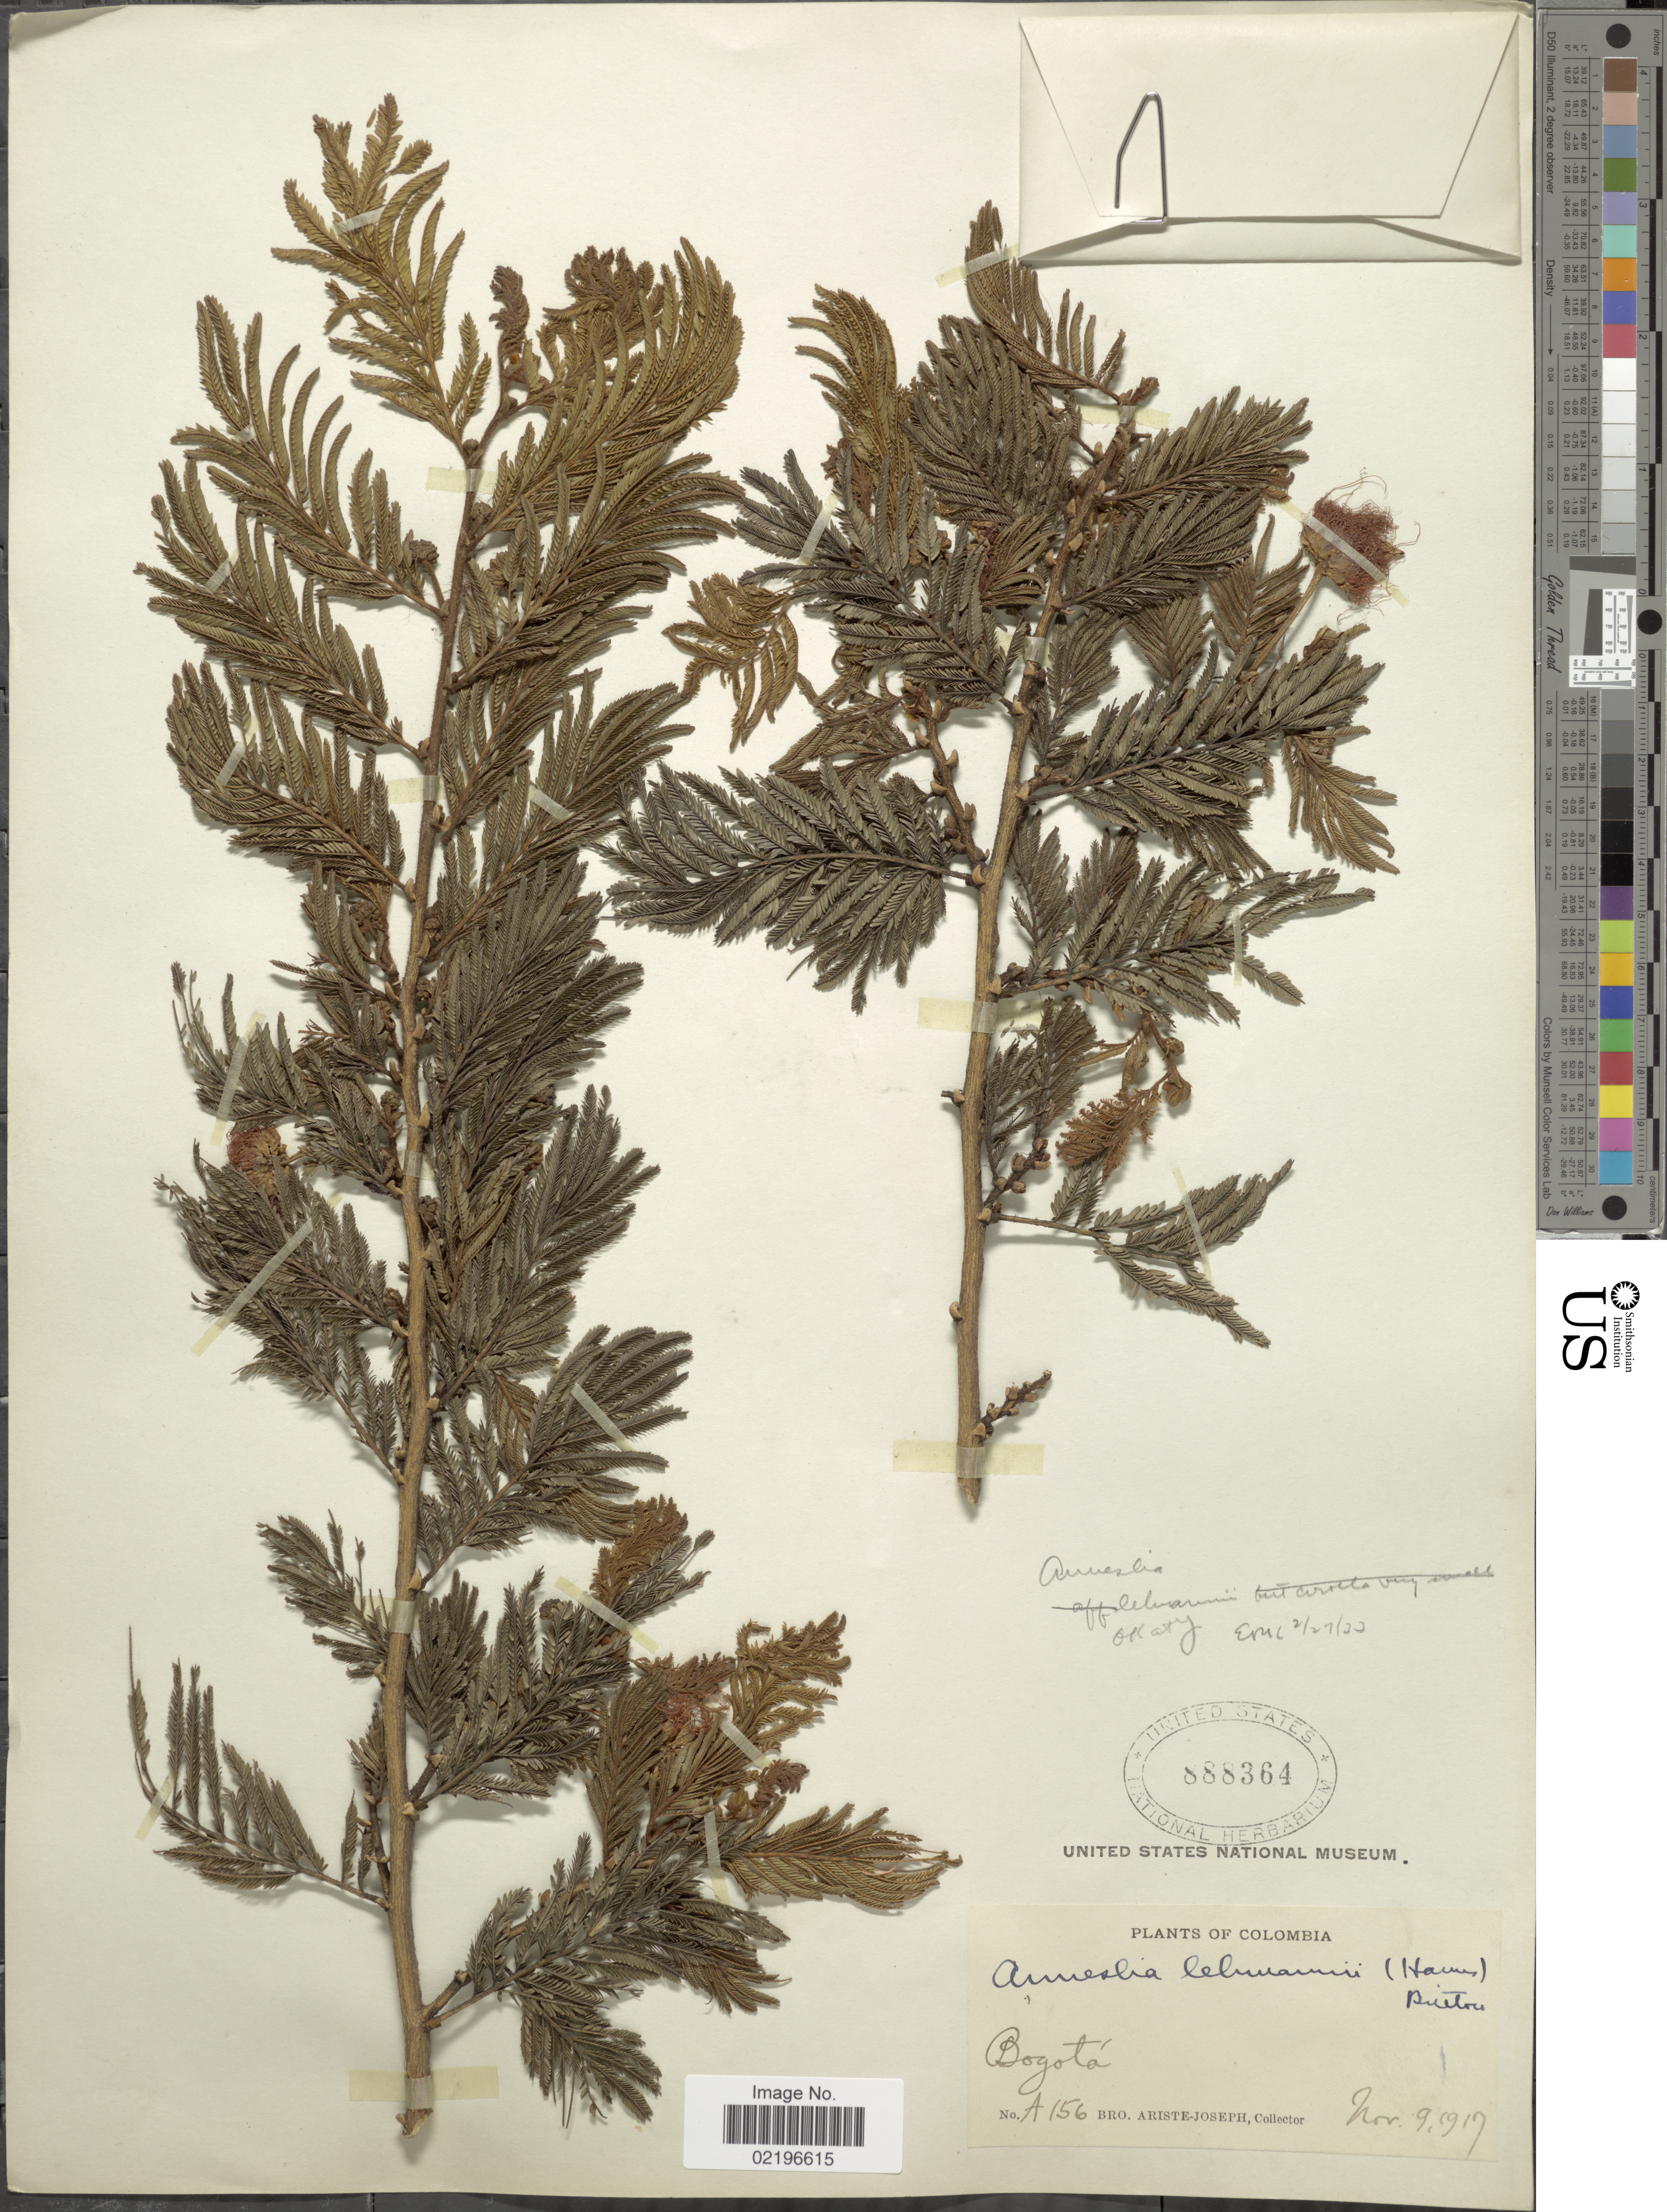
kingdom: Plantae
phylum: Tracheophyta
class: Magnoliopsida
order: Fabales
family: Fabaceae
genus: Calliandra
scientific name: Calliandra pittieri var. pittieri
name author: Standl.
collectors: Bro. Ariste-Joseph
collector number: A156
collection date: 1917-11-09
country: Colombia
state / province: Bogota D.C.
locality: Bogota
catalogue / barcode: US 888364